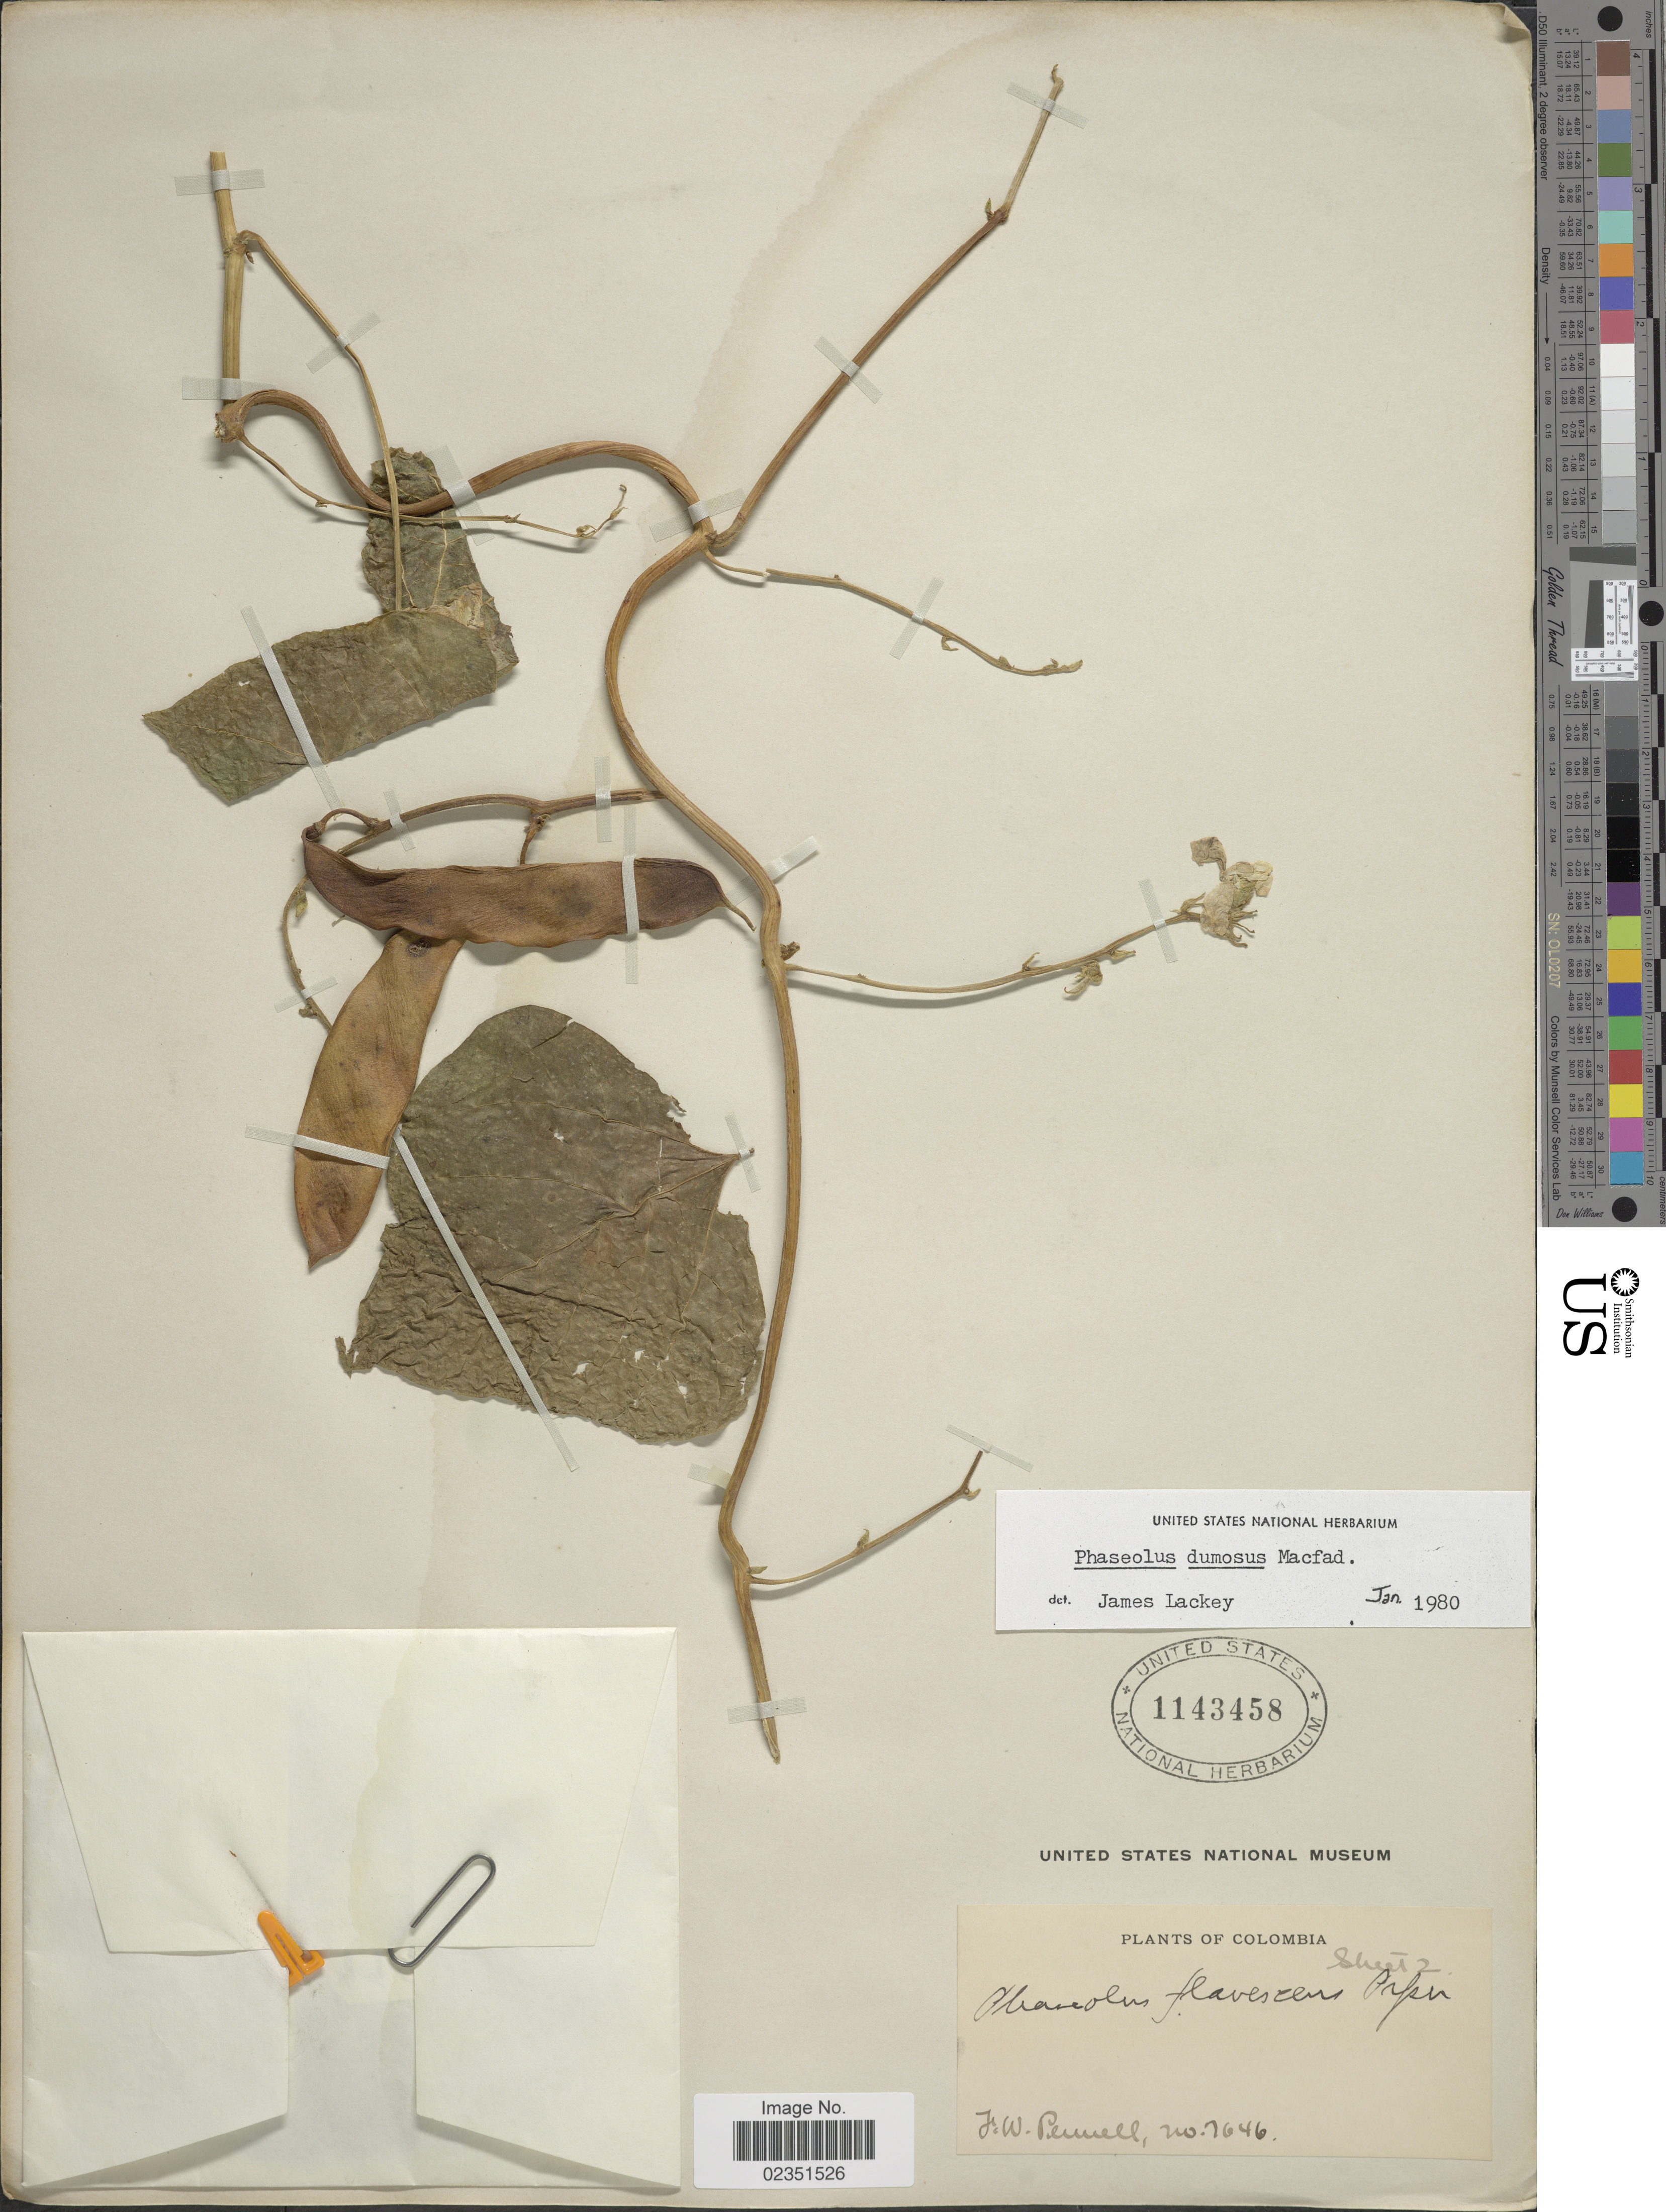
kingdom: Plantae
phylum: Tracheophyta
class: Magnoliopsida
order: Fabales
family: Fabaceae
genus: Phaseolus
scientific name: Phaseolus dumosus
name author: Macfad.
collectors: F. W. Pennell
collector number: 7646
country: Colombia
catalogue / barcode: US 1143458